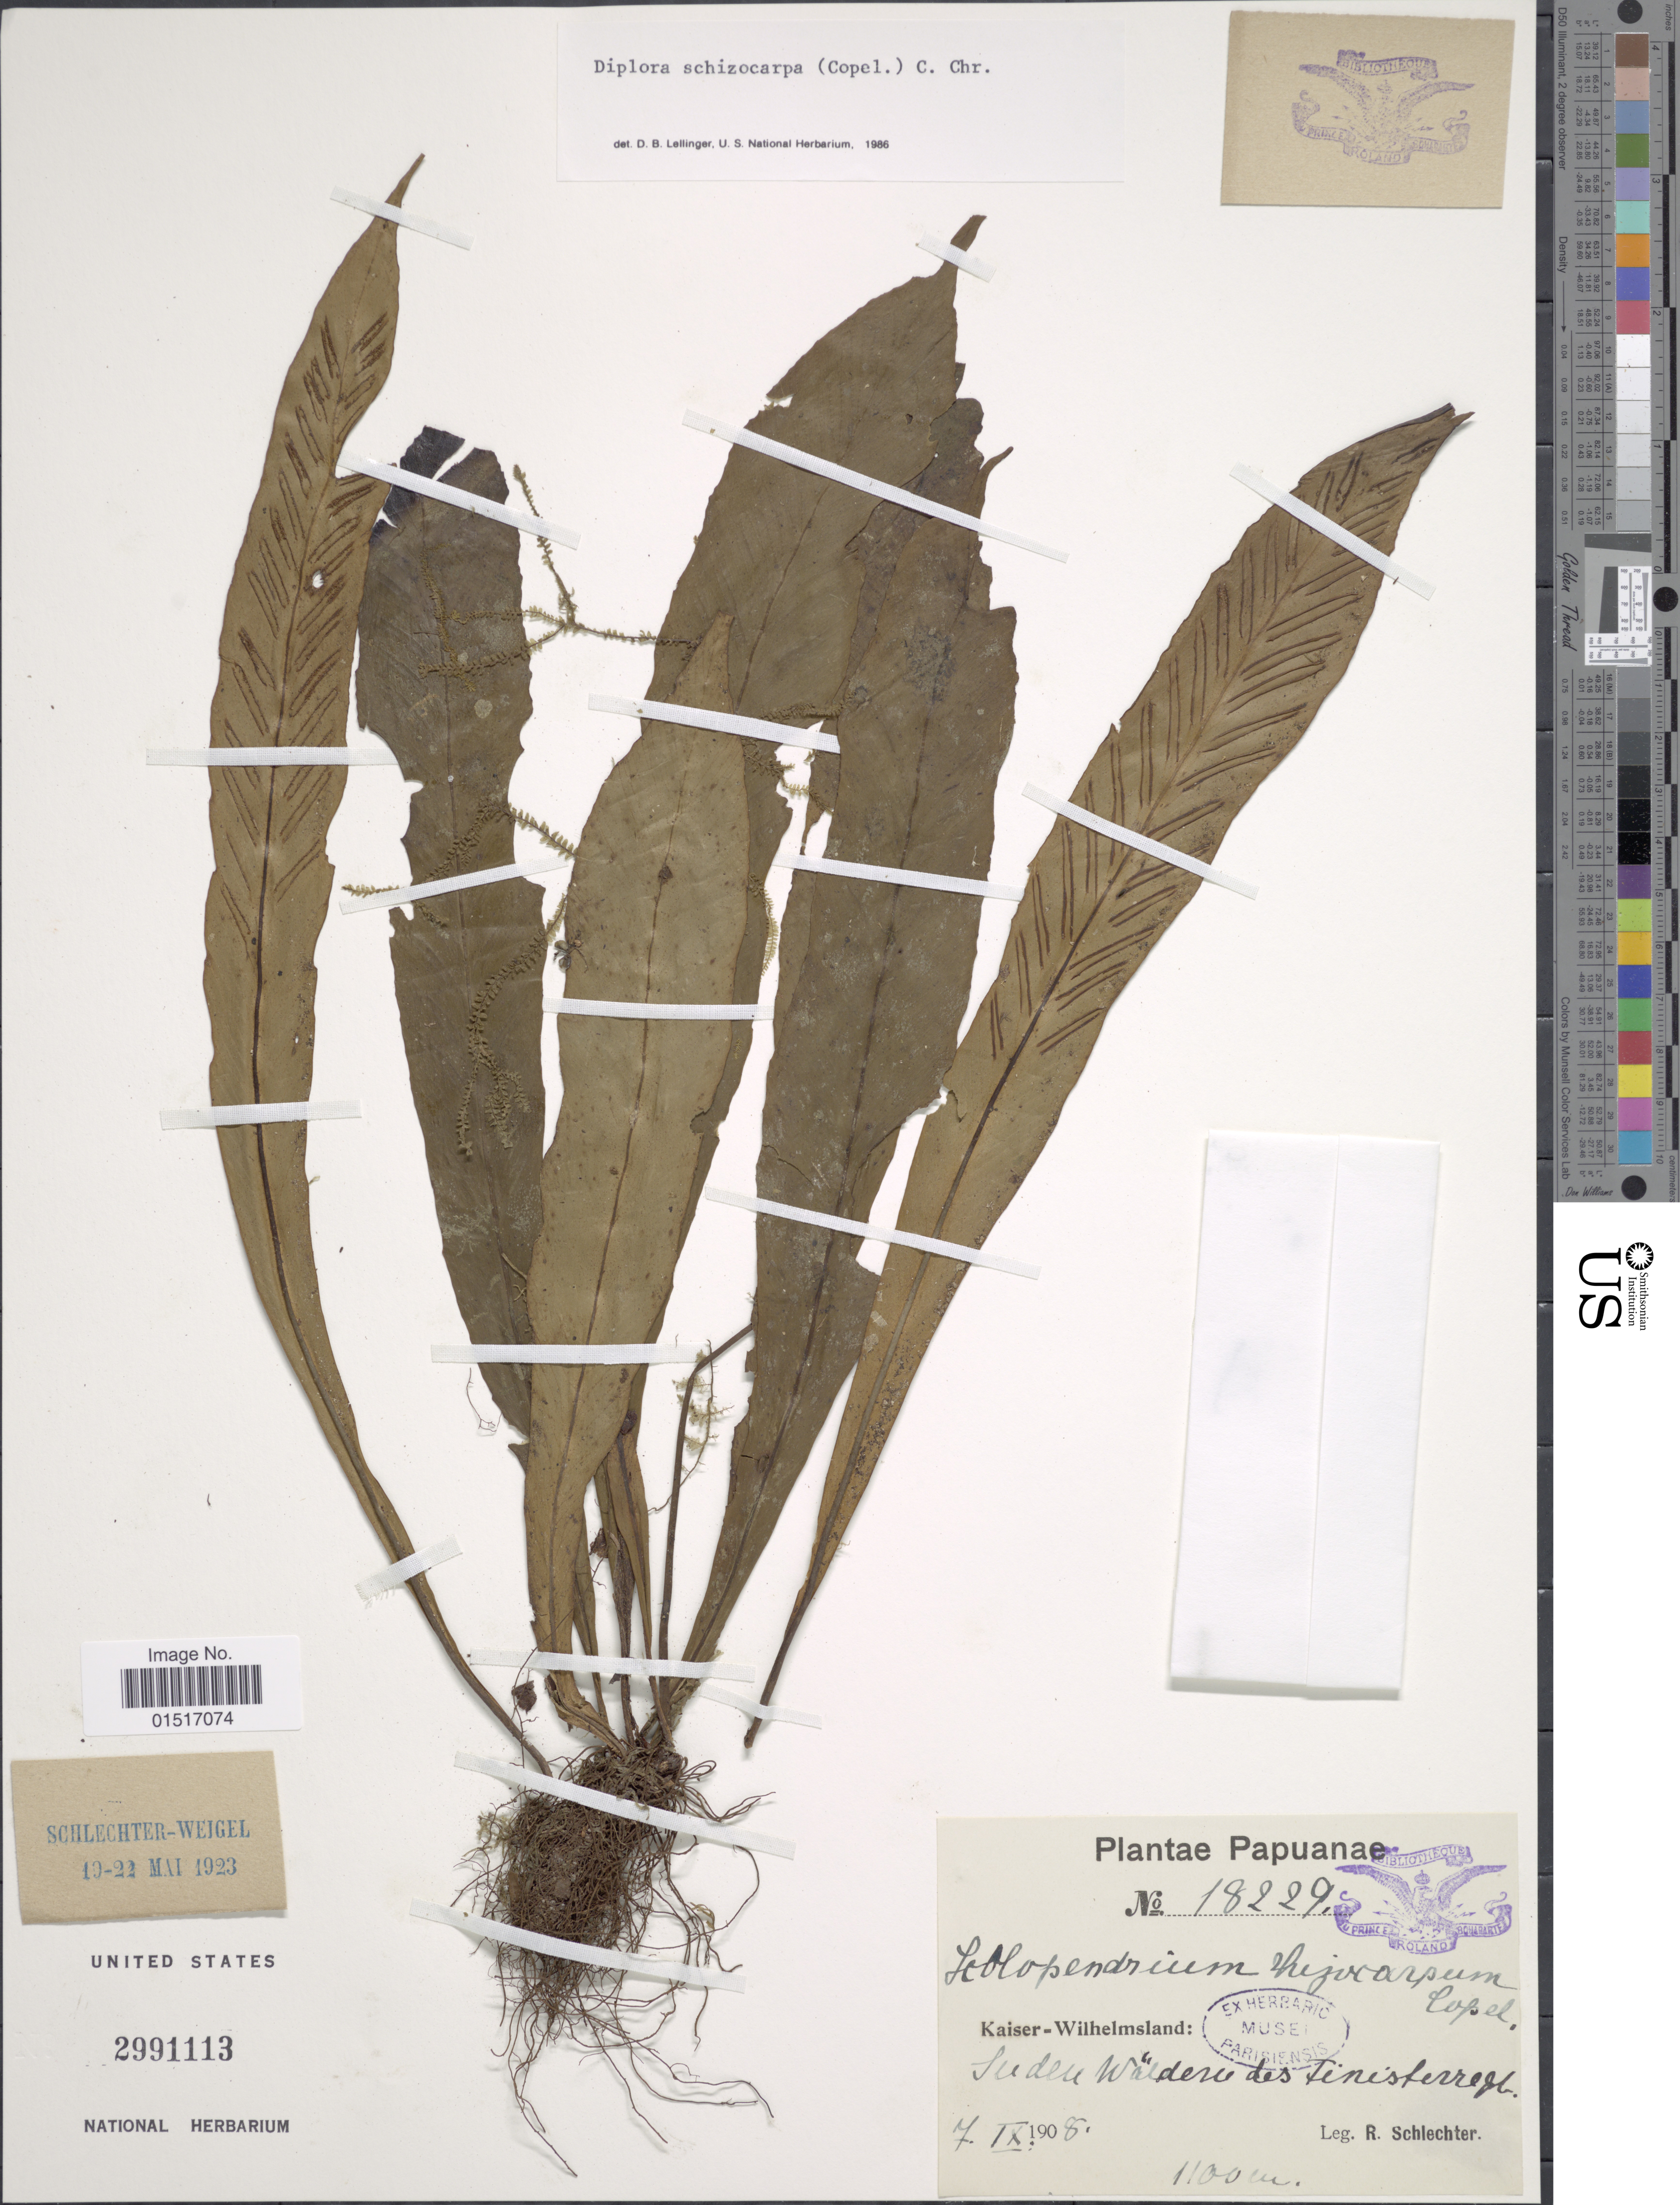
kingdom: Plantae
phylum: Tracheophyta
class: Polypodiopsida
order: Polypodiales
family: Aspleniaceae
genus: Asplenium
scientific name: Asplenium schizocarpum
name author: (Copel.) Copel.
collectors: F. R. R. Schlechter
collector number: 18229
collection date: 1908-09-07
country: Papua New Guinea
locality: Papuanae. Kaiser-Wilhelmsland: In den Wäldern des Finisterre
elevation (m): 1100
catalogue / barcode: US 2991113